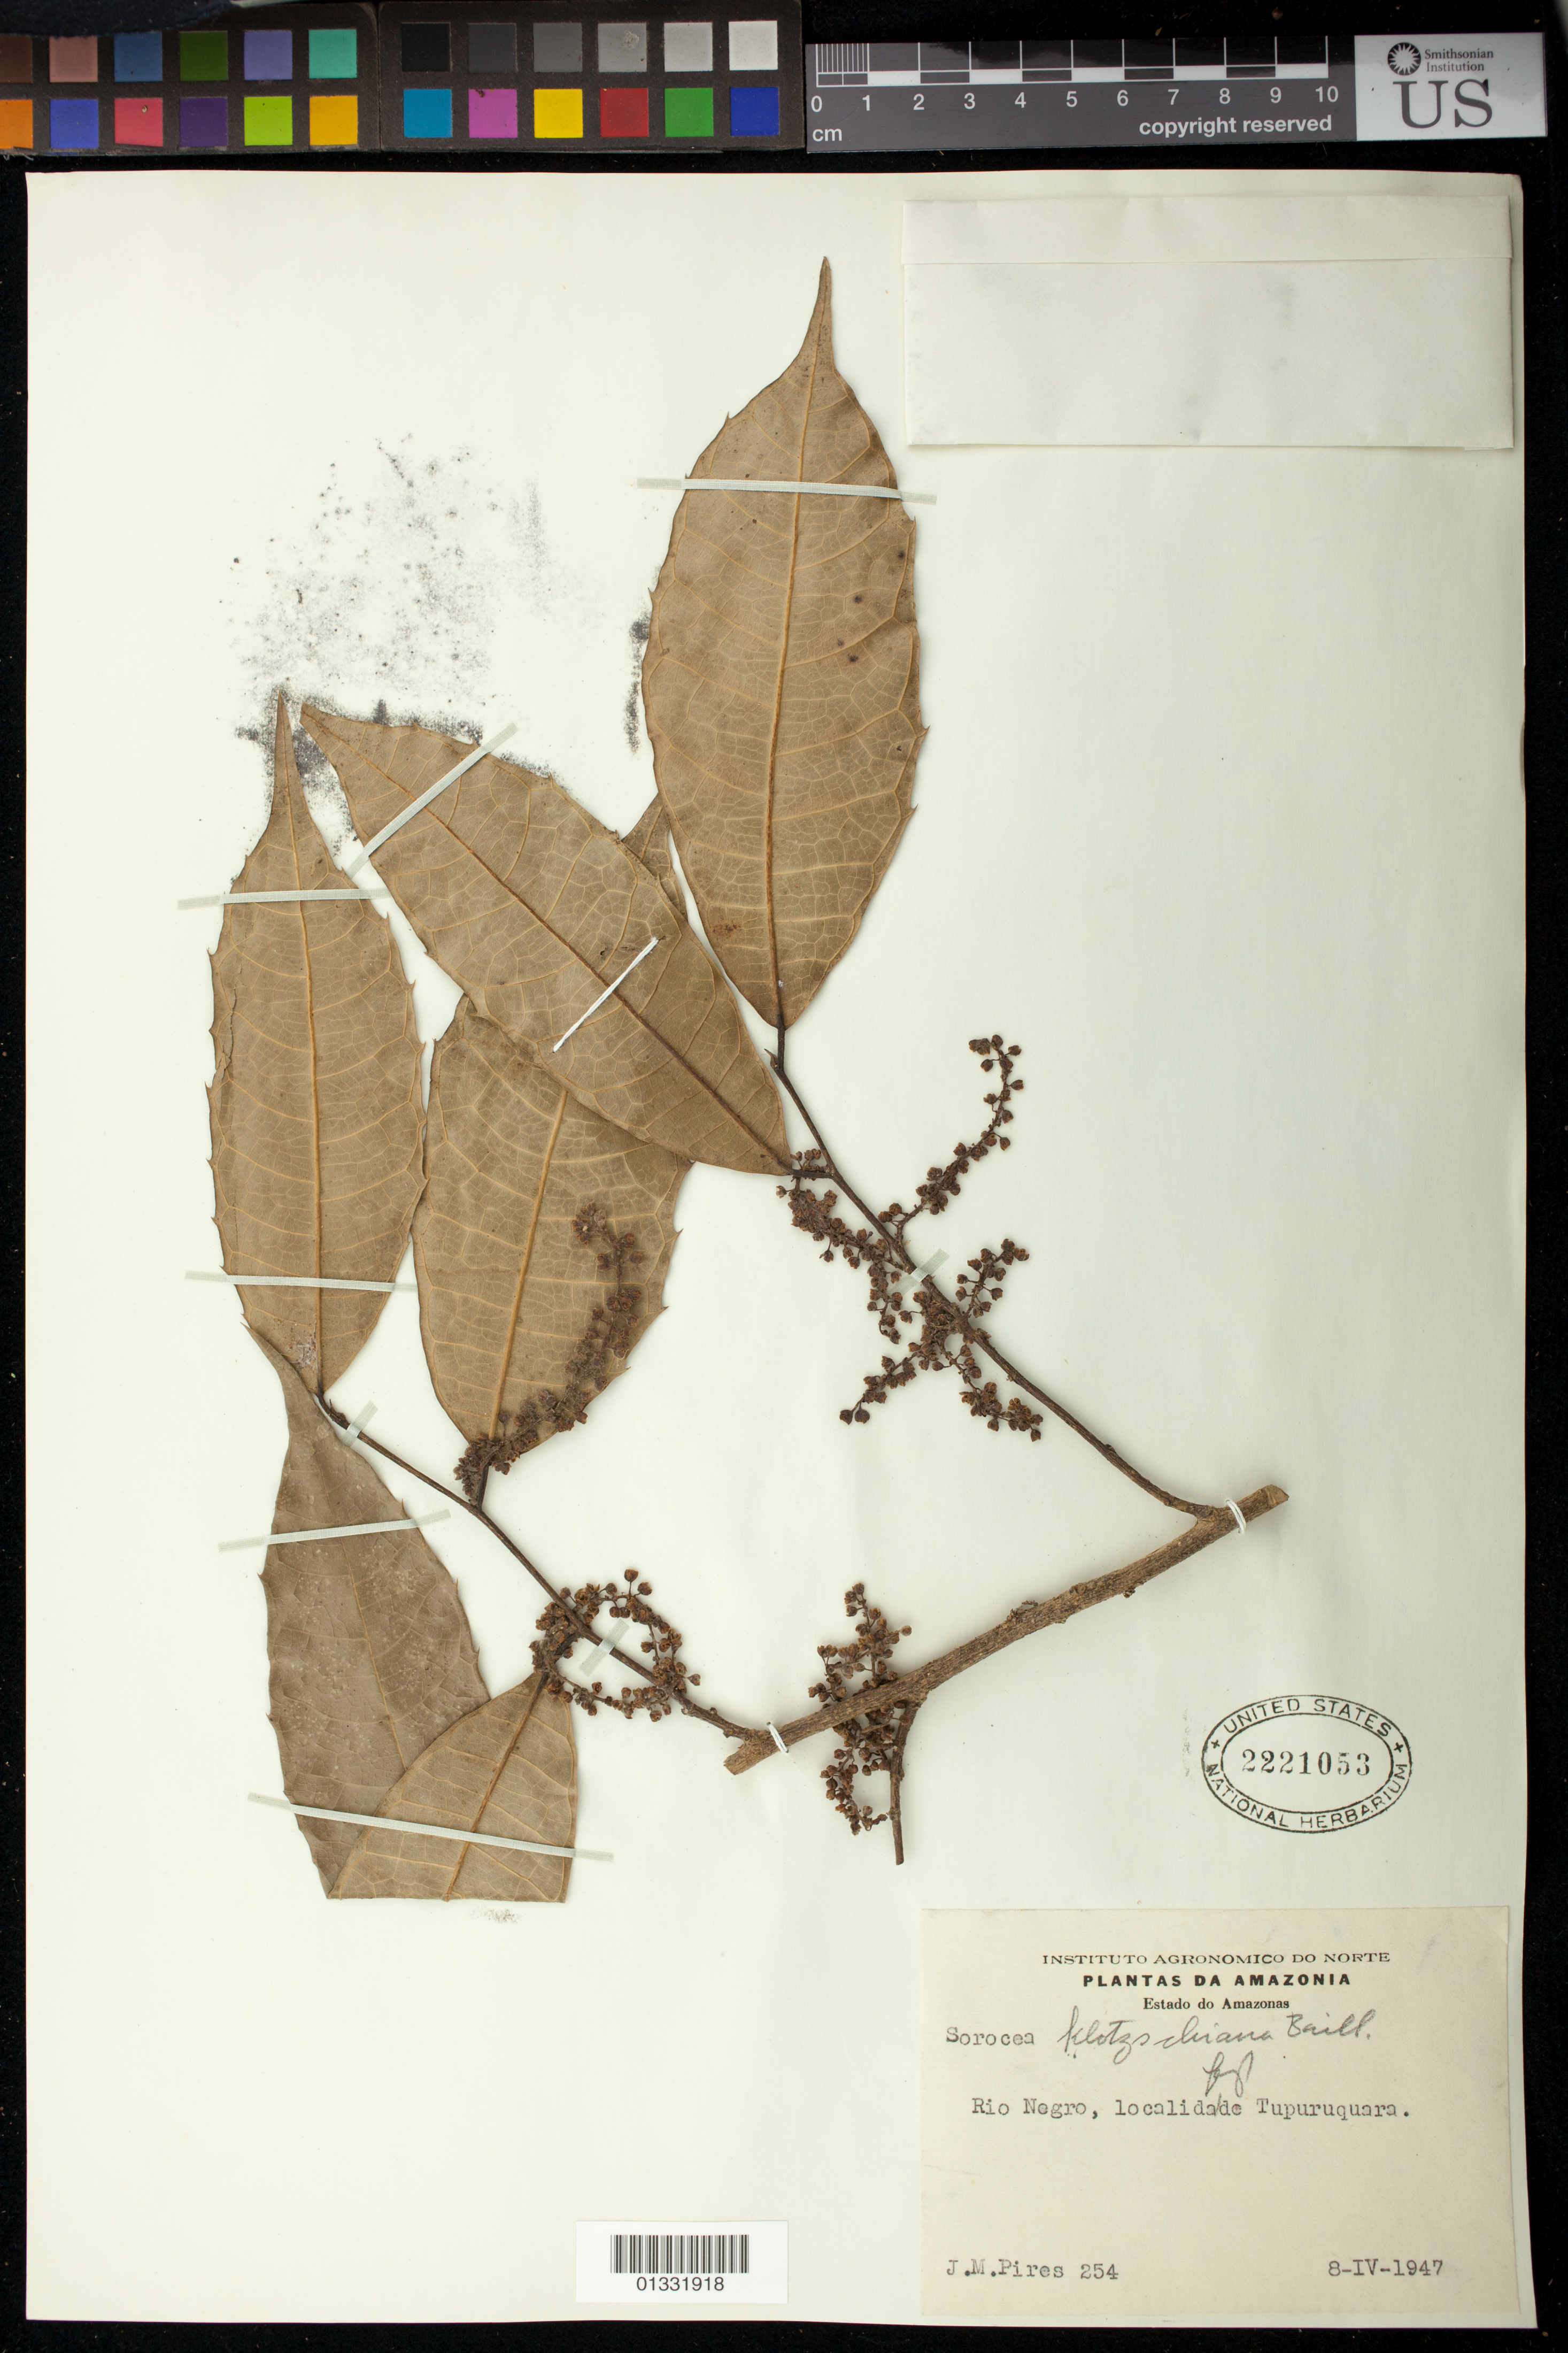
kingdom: Plantae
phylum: Tracheophyta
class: Magnoliopsida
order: Rosales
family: Moraceae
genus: Sorocea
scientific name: Sorocea guilleminiana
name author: Gaudich.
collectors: J. M. Pires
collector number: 254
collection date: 1947-04-08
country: Brazil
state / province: Amazonas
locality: Rio Negro, localidade Tupuruquara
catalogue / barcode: US 2221053